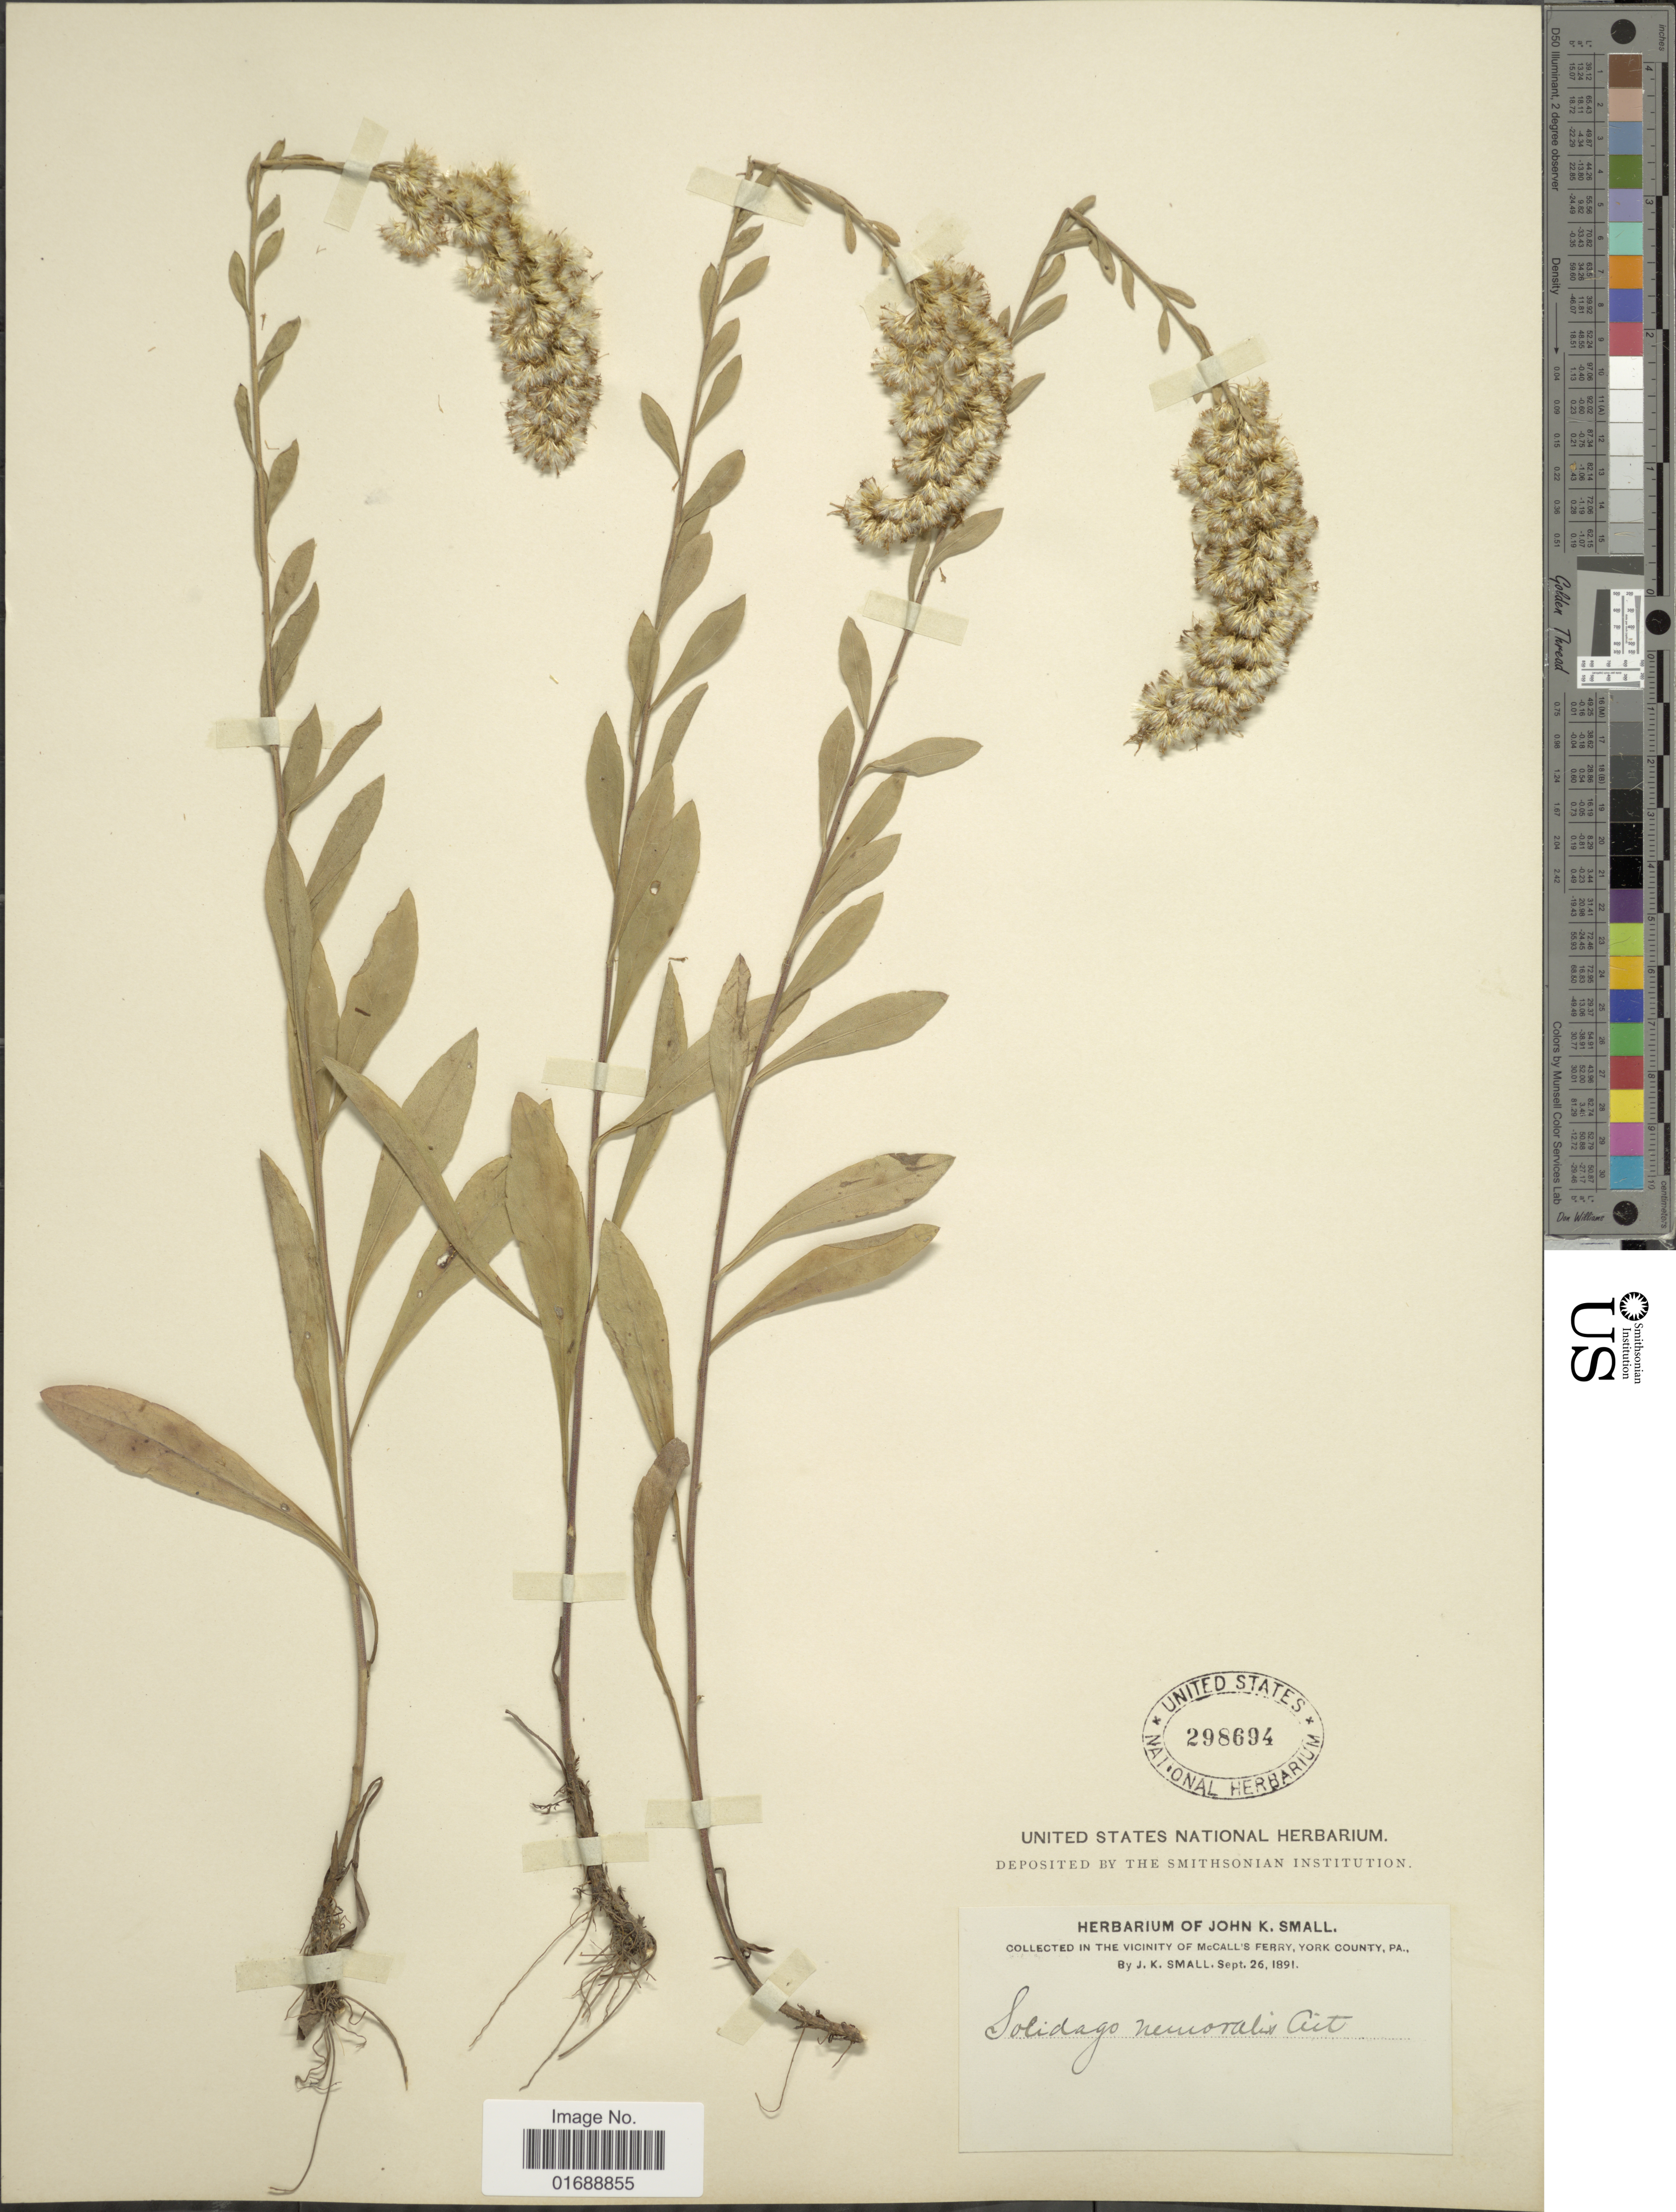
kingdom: Plantae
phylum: Tracheophyta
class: Magnoliopsida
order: Asterales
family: Asteraceae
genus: Solidago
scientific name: Solidago nemoralis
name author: Aiton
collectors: J. K. Small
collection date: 1891-09-26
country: United States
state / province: Pennsylvania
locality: In the vicinity of McCall's Ferry, York County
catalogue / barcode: US 298694